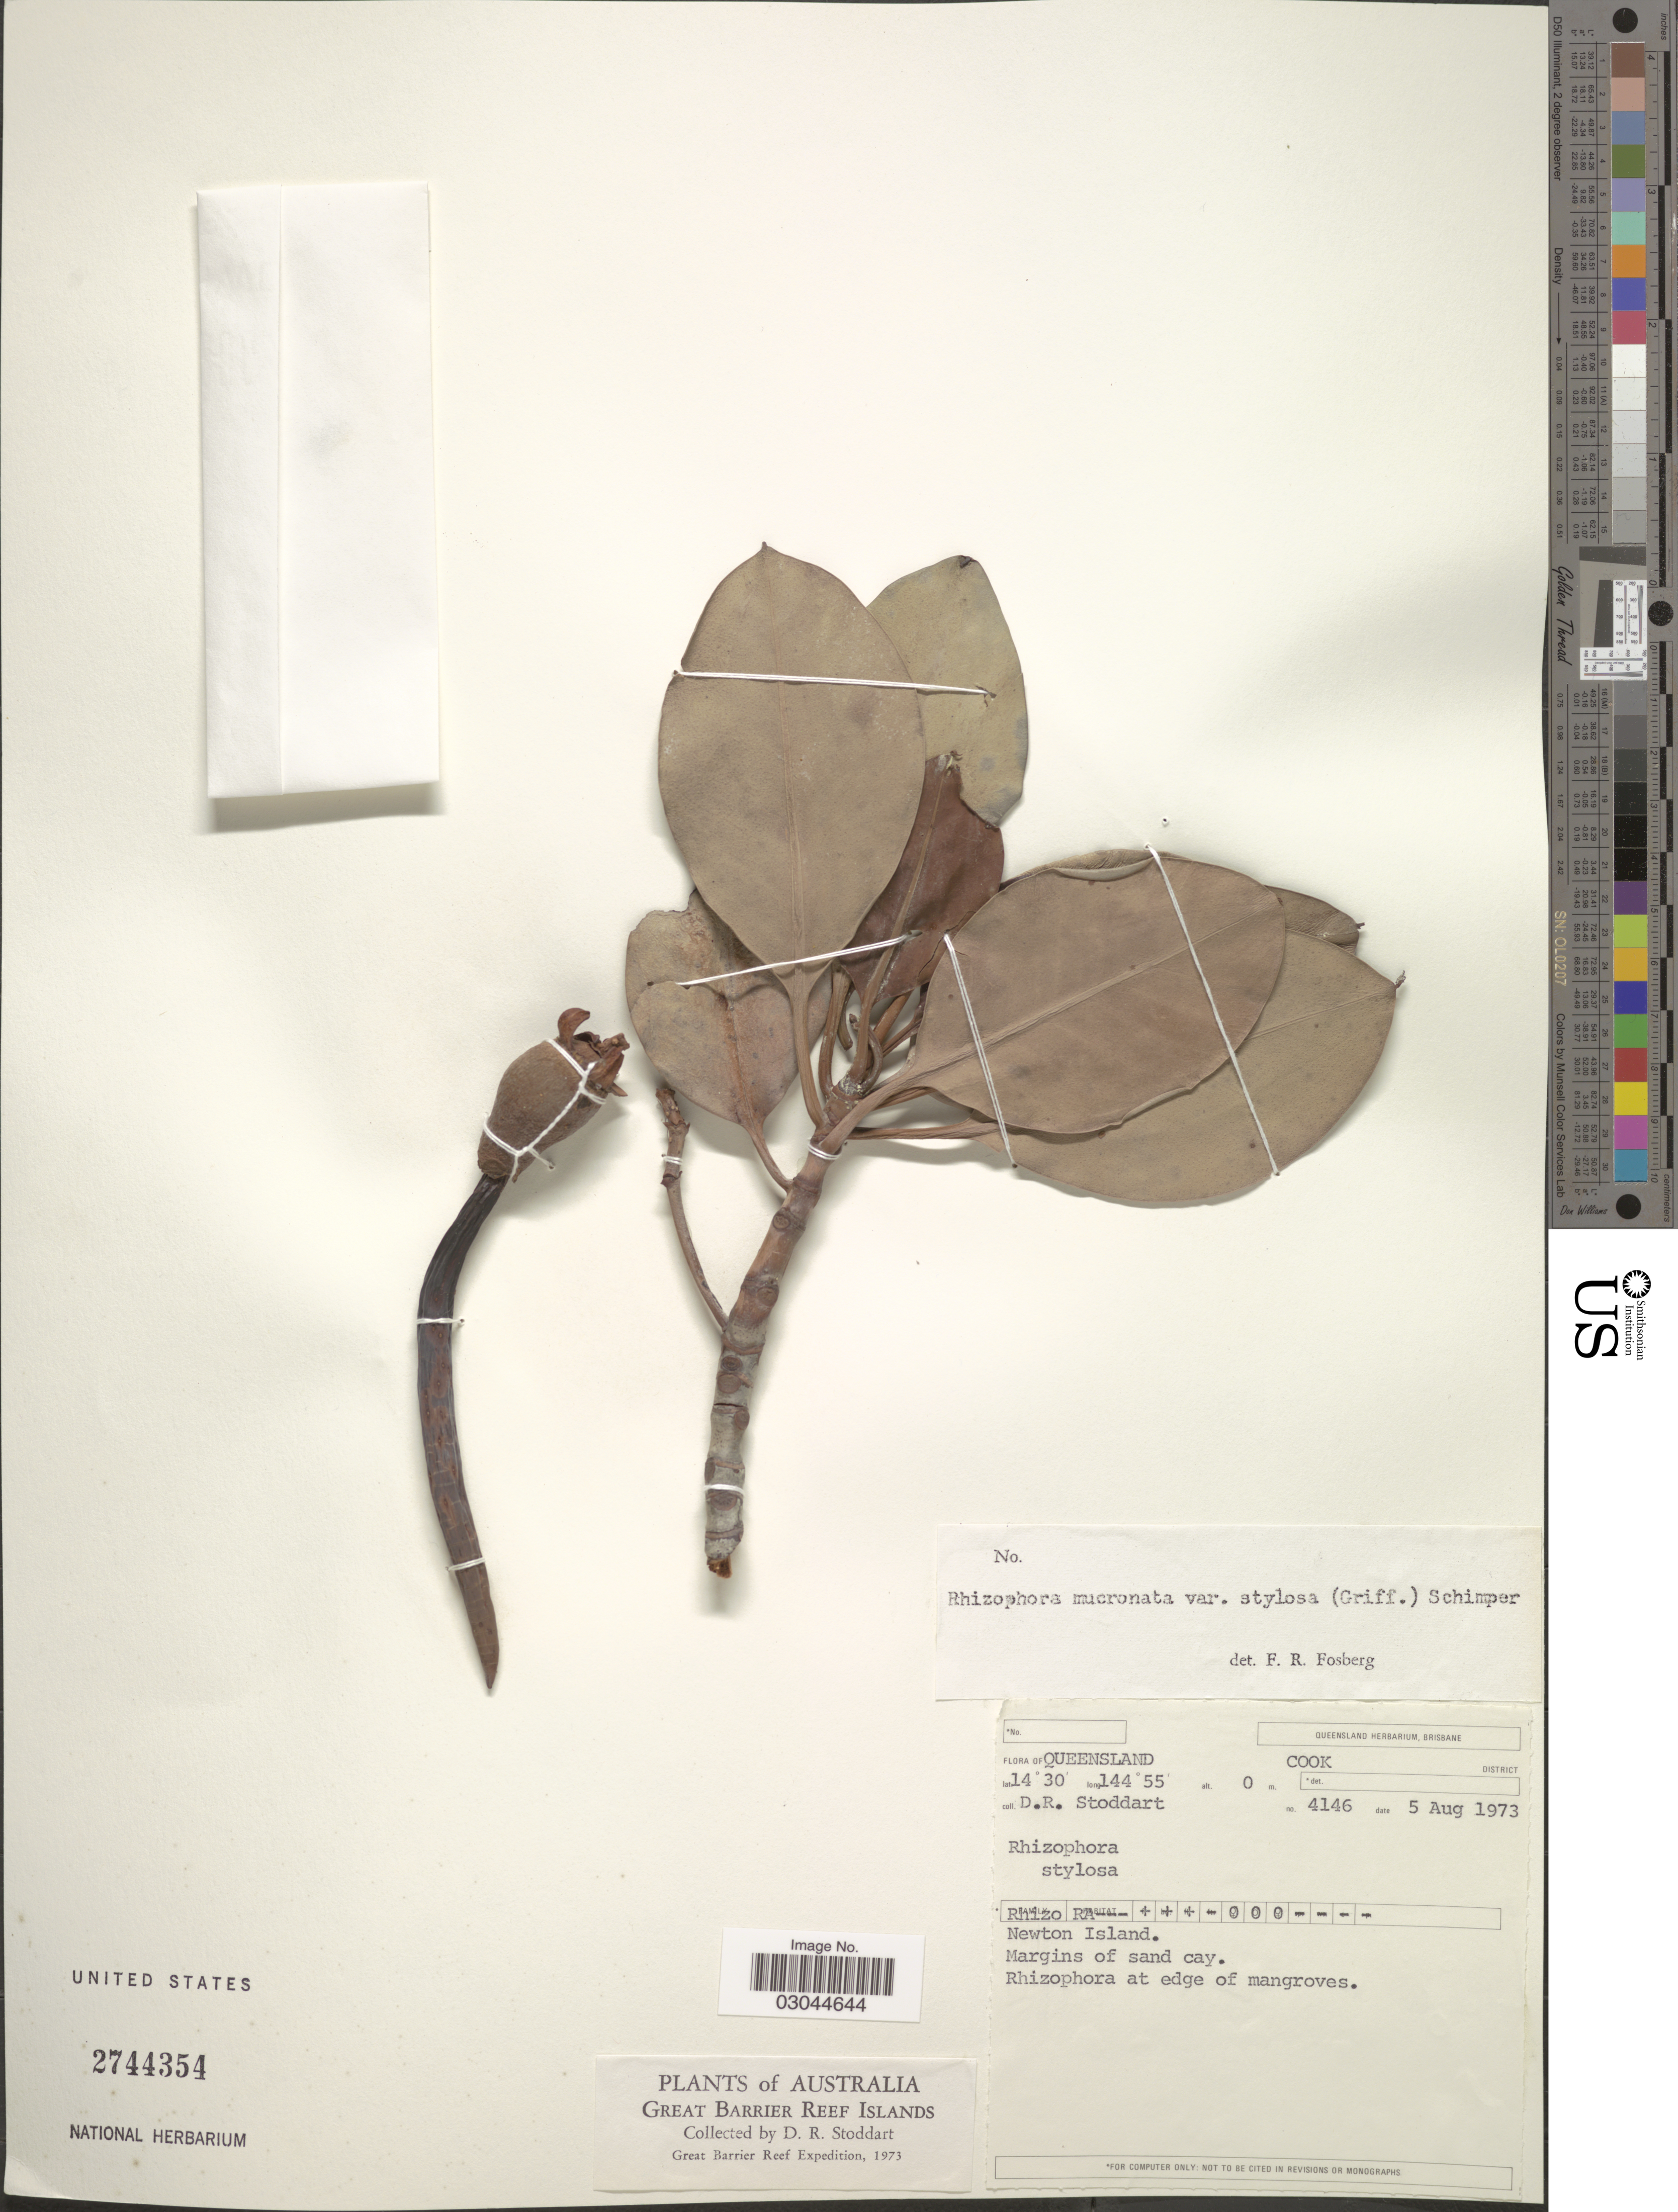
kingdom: Plantae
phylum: Tracheophyta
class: Magnoliopsida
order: Malpighiales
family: Rhizophoraceae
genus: Rhizophora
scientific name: Rhizophora mucronata var. stylosa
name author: Lam.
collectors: D. R. Stoddart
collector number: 4146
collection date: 1973-08-05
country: Australia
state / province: Queensland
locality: Cook District. Newton Island.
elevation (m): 0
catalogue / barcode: US 2744354